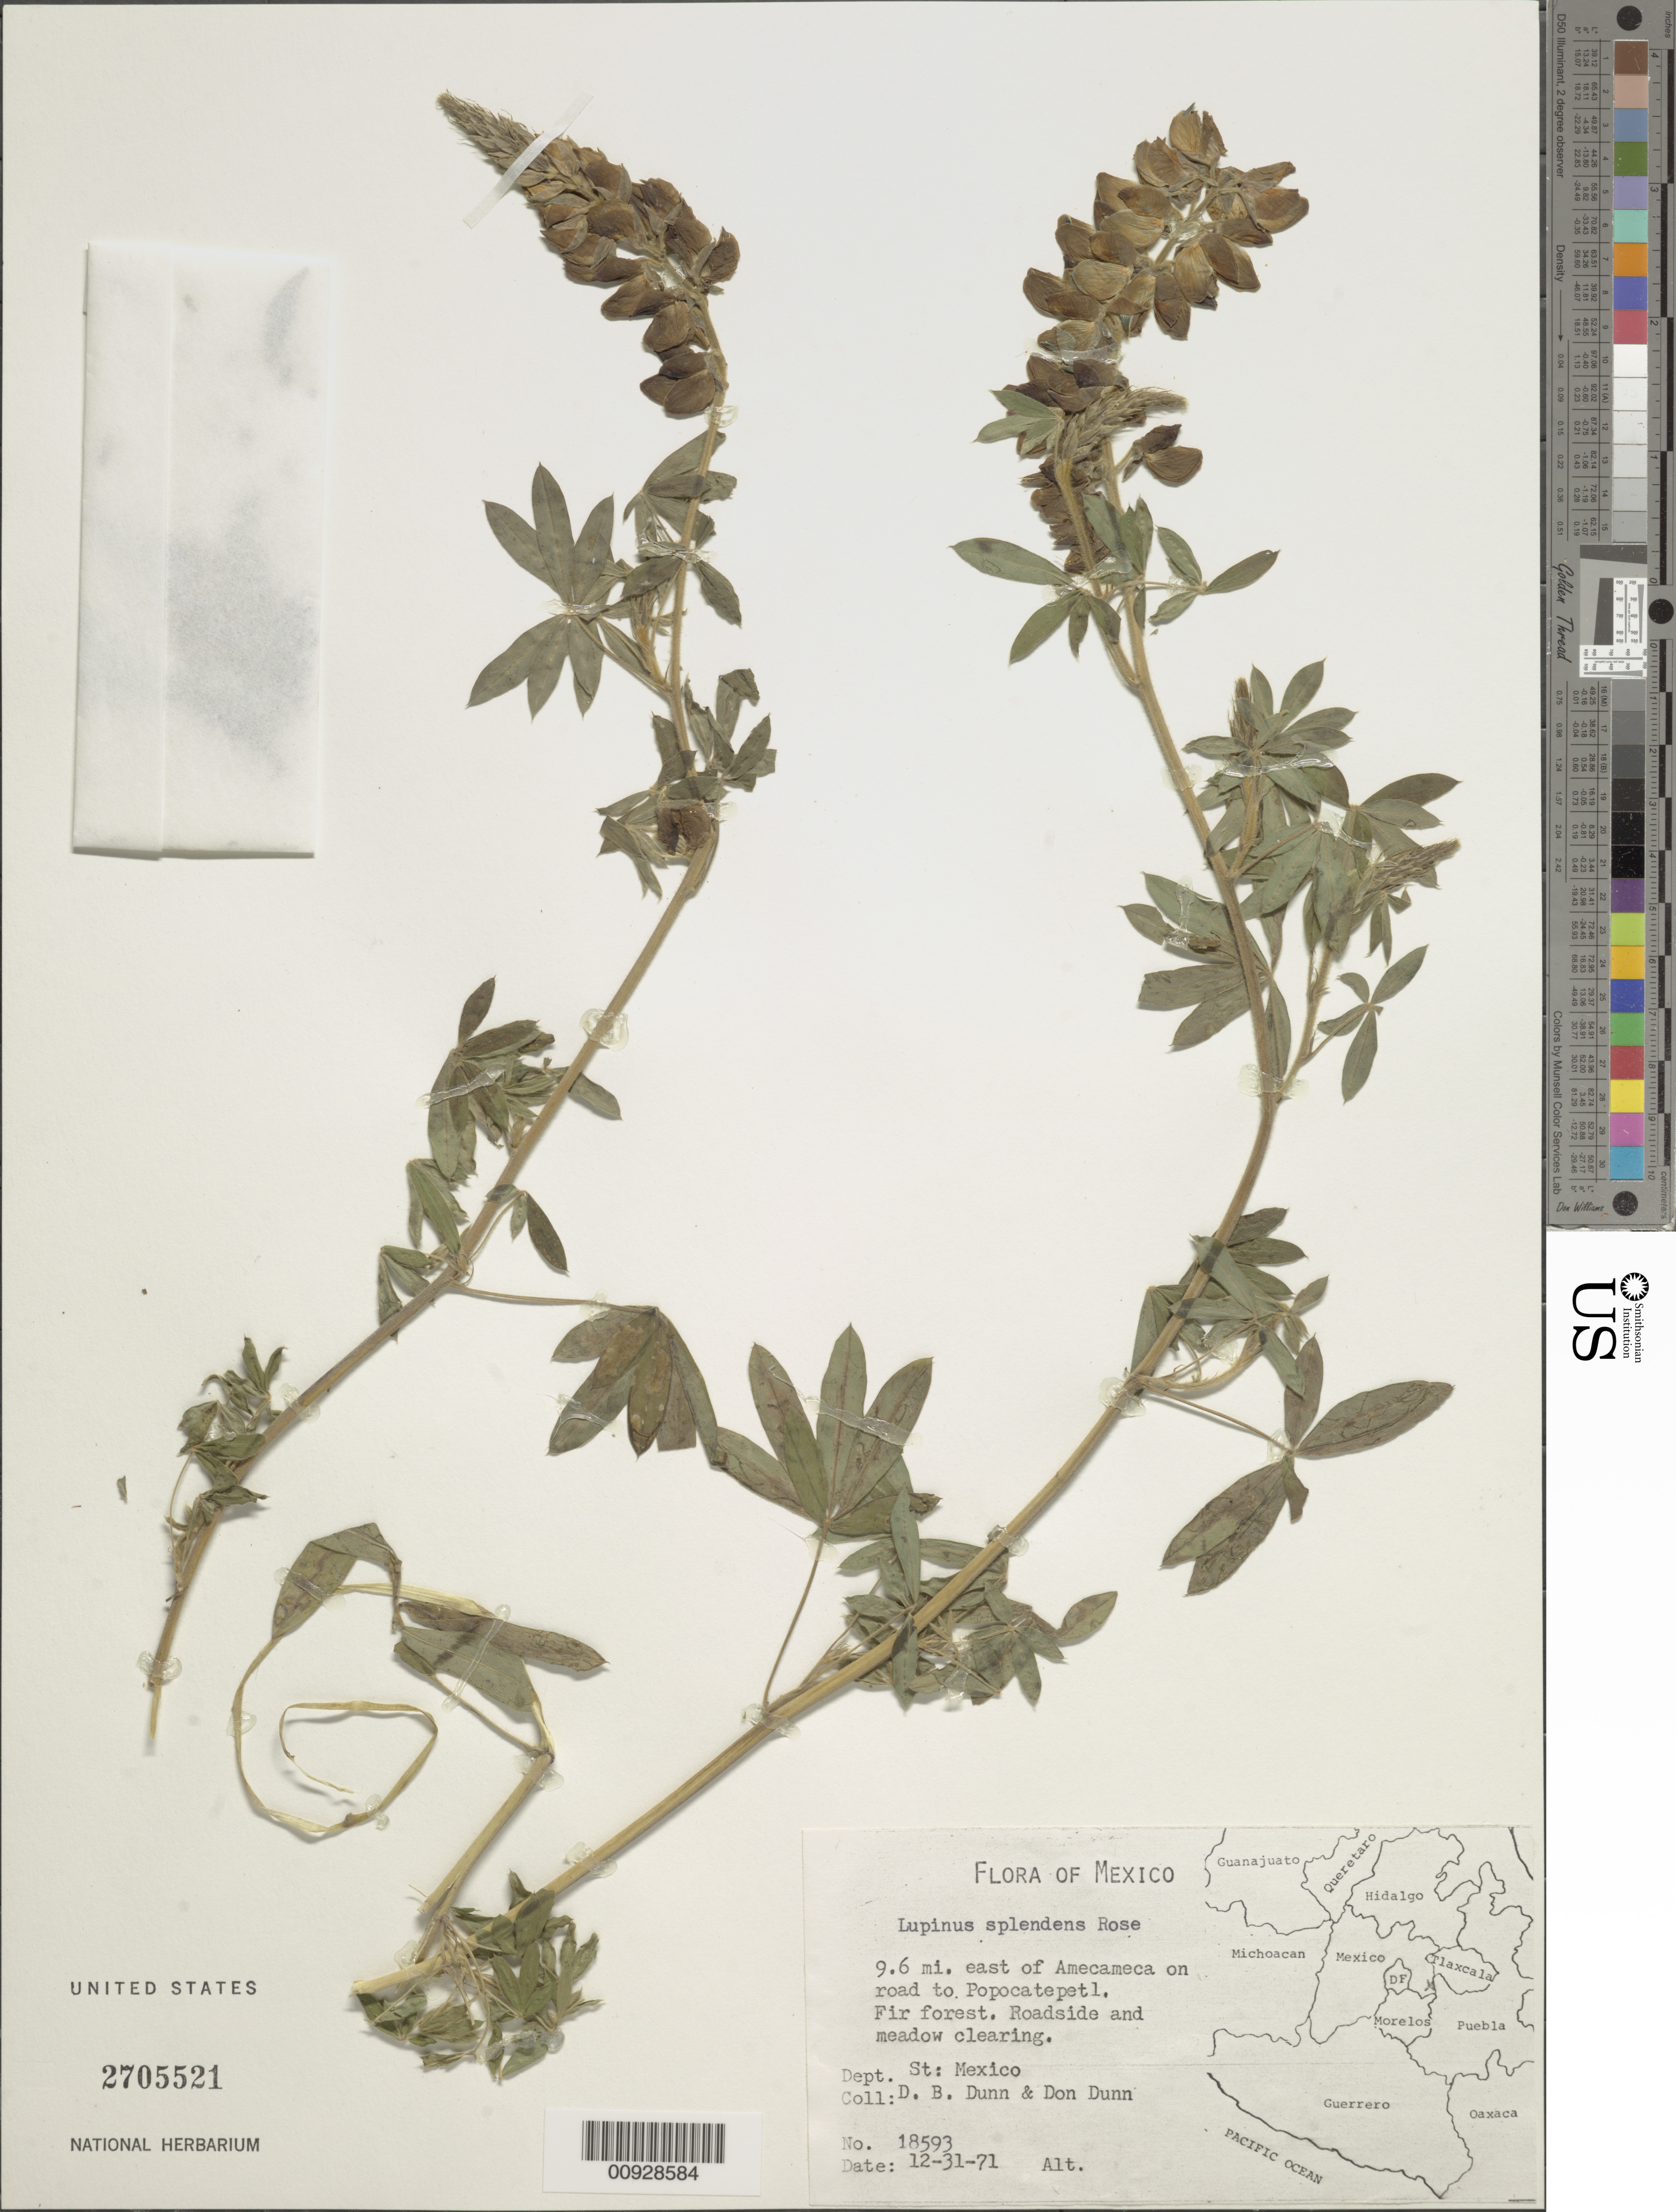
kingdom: Plantae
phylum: Tracheophyta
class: Magnoliopsida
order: Fabales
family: Fabaceae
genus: Lupinus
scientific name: Lupinus splendens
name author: Rose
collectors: D. B. Dunn & D. Dunn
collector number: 18593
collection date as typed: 31 Dec 1971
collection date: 1971-12-31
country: Mexico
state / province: México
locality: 9.6 mi. east of Amecameca on road to Popocatepetl.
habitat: Fir forest. Roadside and meadow clearing.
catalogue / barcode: US 2705521